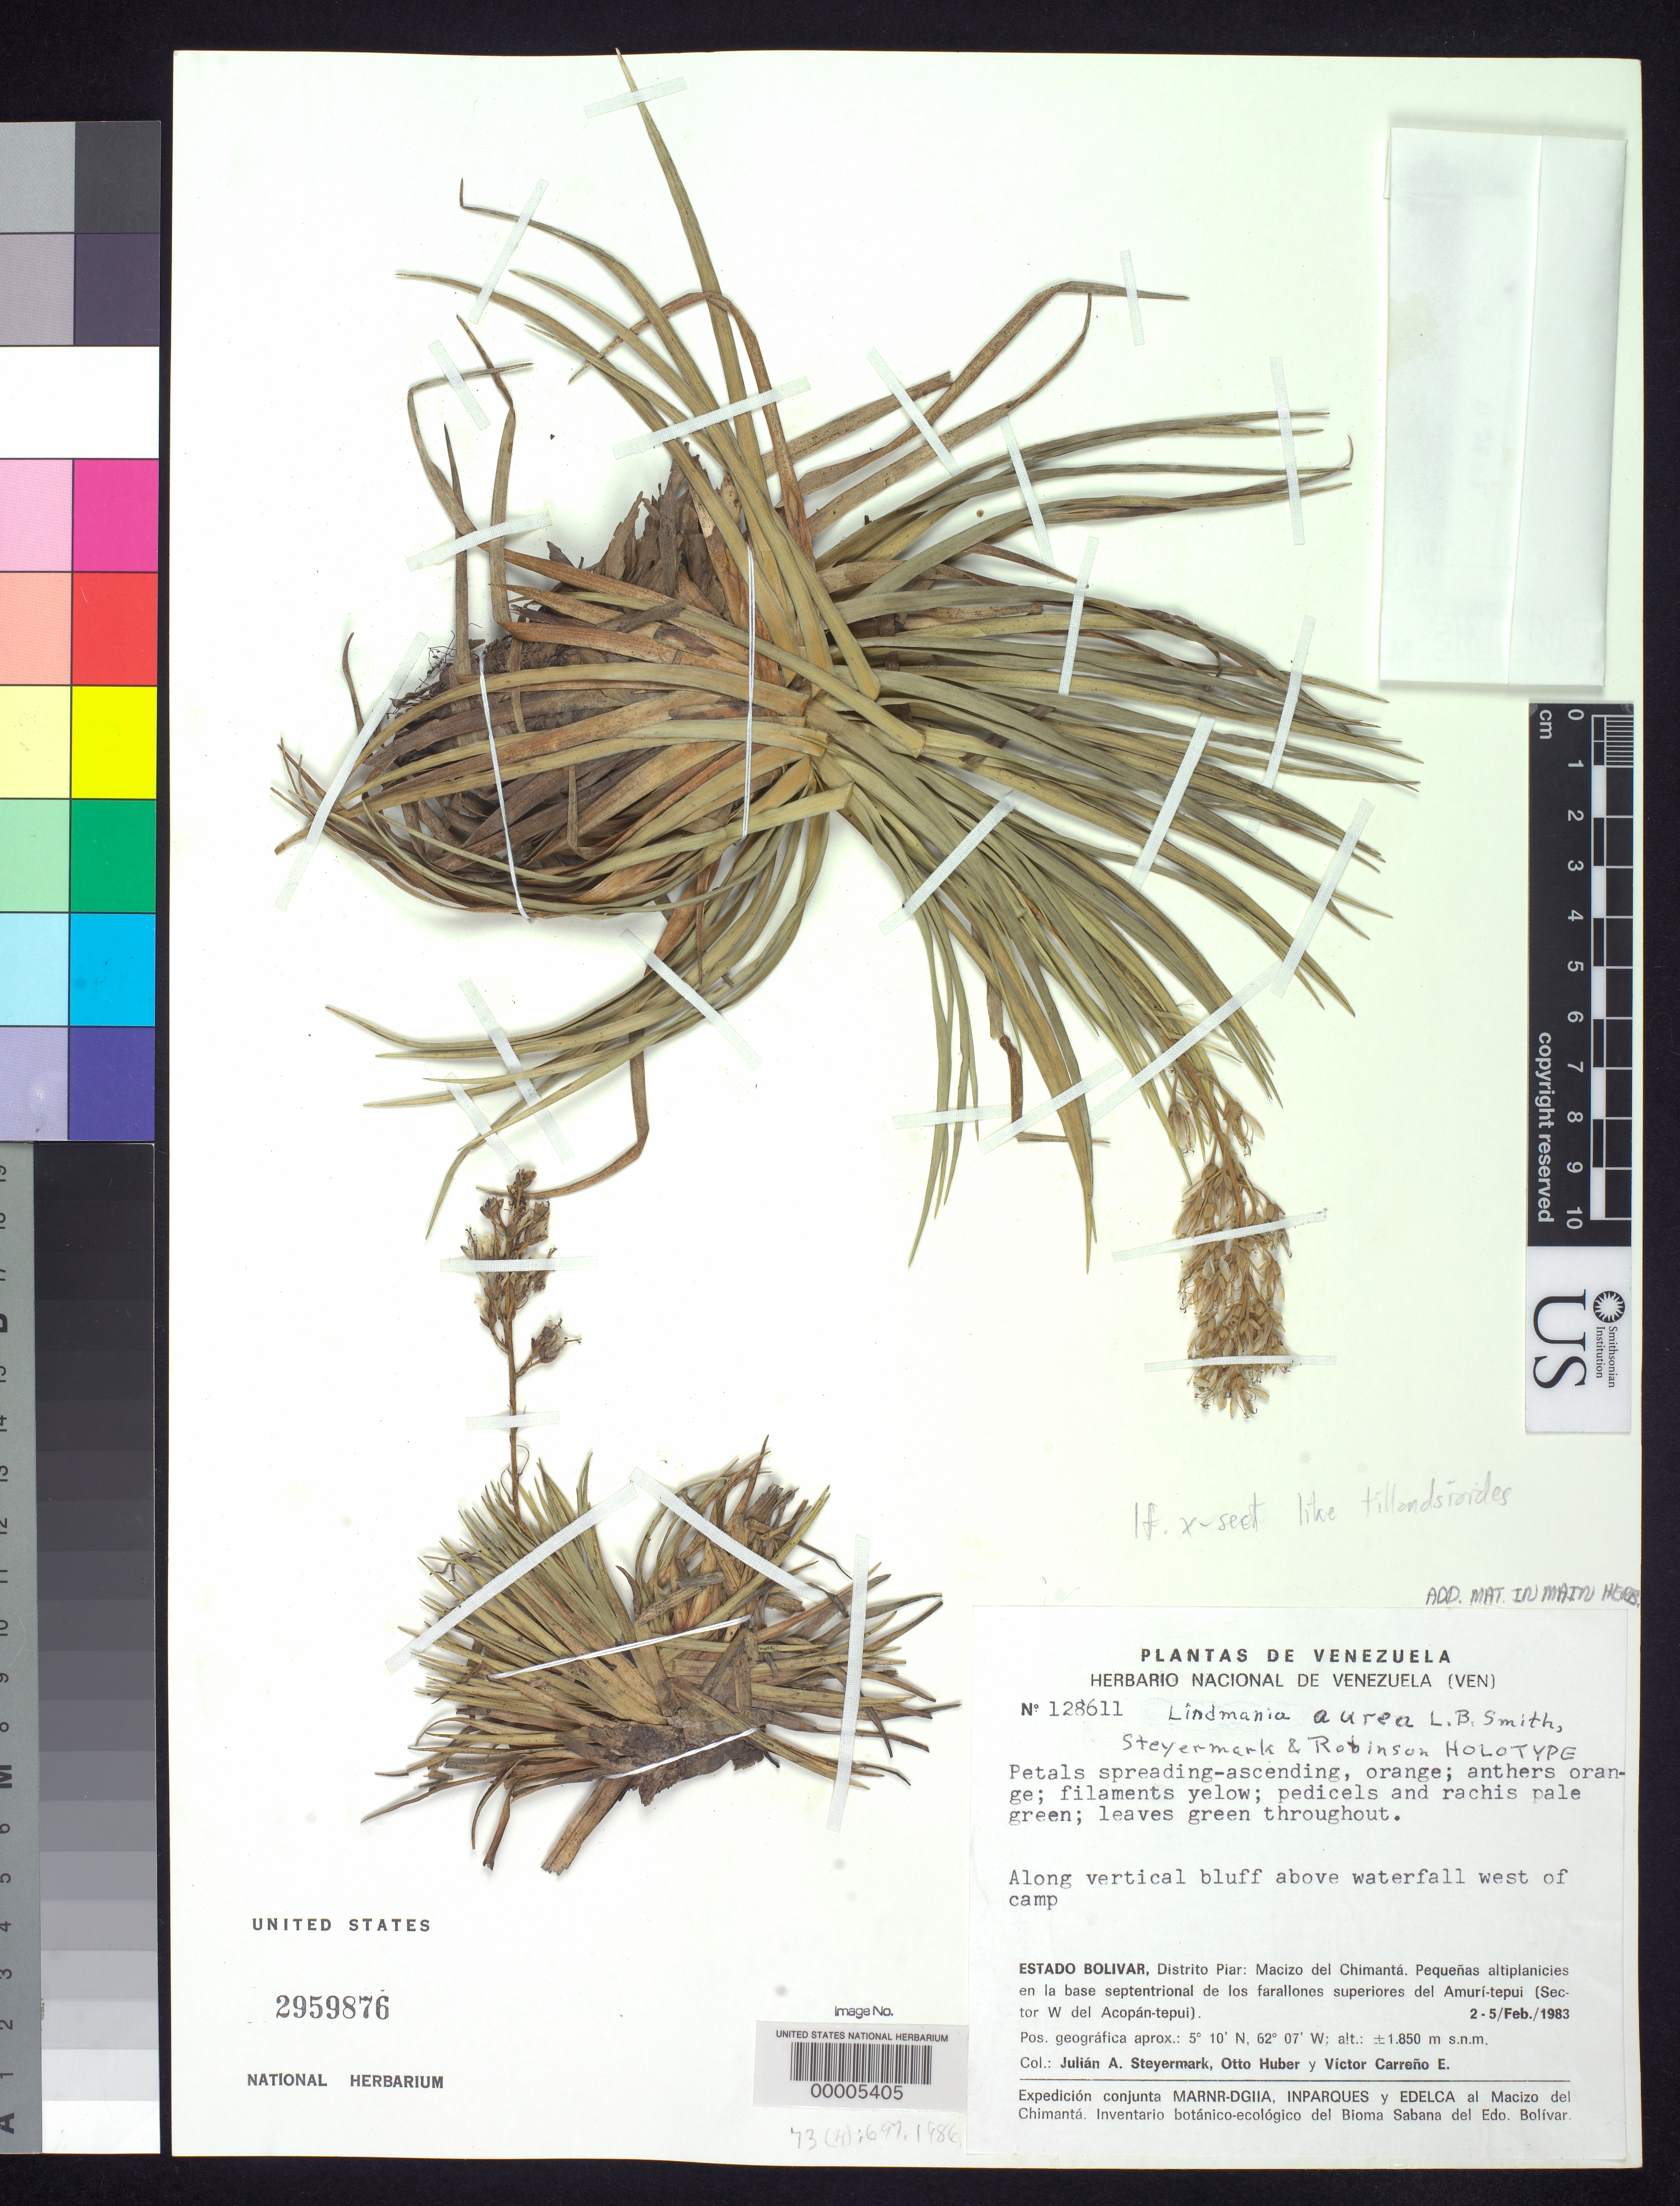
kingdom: Plantae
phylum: Tracheophyta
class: Liliopsida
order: Poales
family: Bromeliaceae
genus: Lindmania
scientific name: Lindmania aurea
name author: L.B. Sm. et al.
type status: Holotype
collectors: J. Steyermark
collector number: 128611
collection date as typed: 02 Feb 1983 to 05 Feb 1983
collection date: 1983-02-02/1983-02-05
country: Venezuela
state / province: Bolivar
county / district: Piar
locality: W of Acopan-Tepui, base of Amuri-Tepui, N side.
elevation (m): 1850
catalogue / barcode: US 2959876